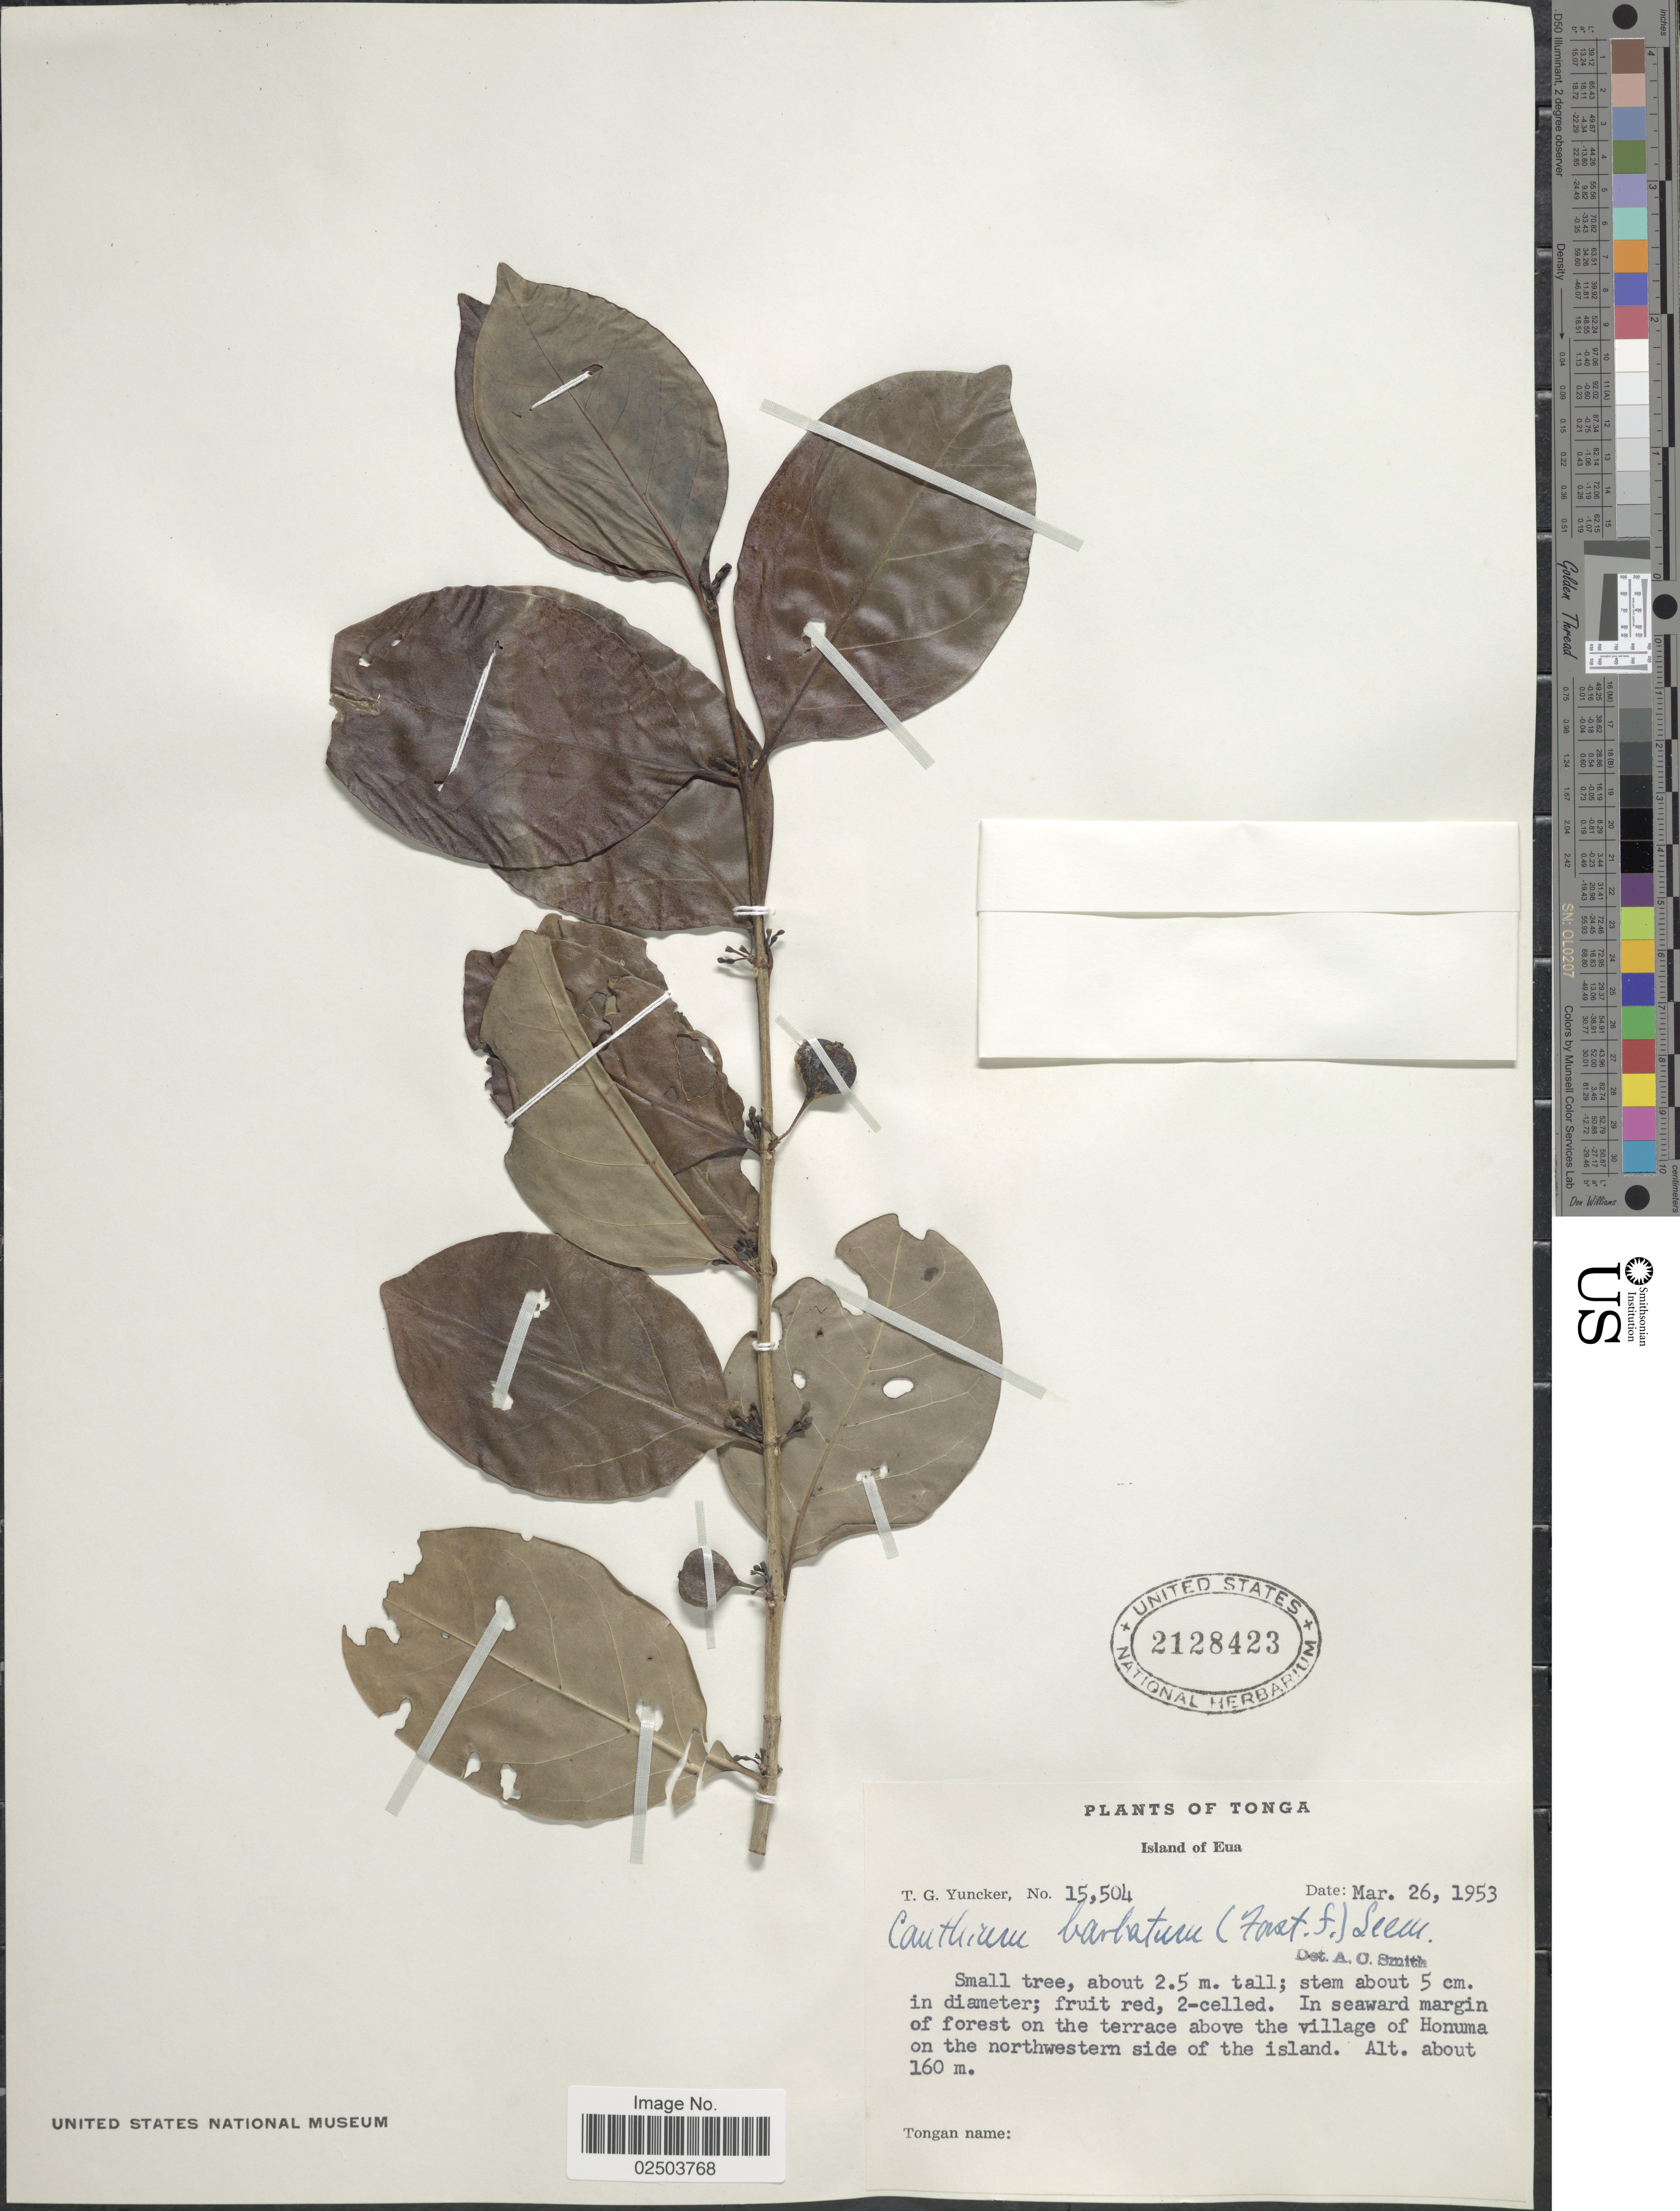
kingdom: Plantae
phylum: Tracheophyta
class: Magnoliopsida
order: Gentianales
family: Rubiaceae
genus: Canthium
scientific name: Canthium barbatum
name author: (G. Forst.) Seem.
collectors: T. G. Yuncker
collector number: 15504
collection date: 1953-03-26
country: Tonga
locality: Island of Eua. In seaward margin of forest on the terrace above the village of Honuma on the northwestern side of the island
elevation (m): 160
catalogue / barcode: US 2128423